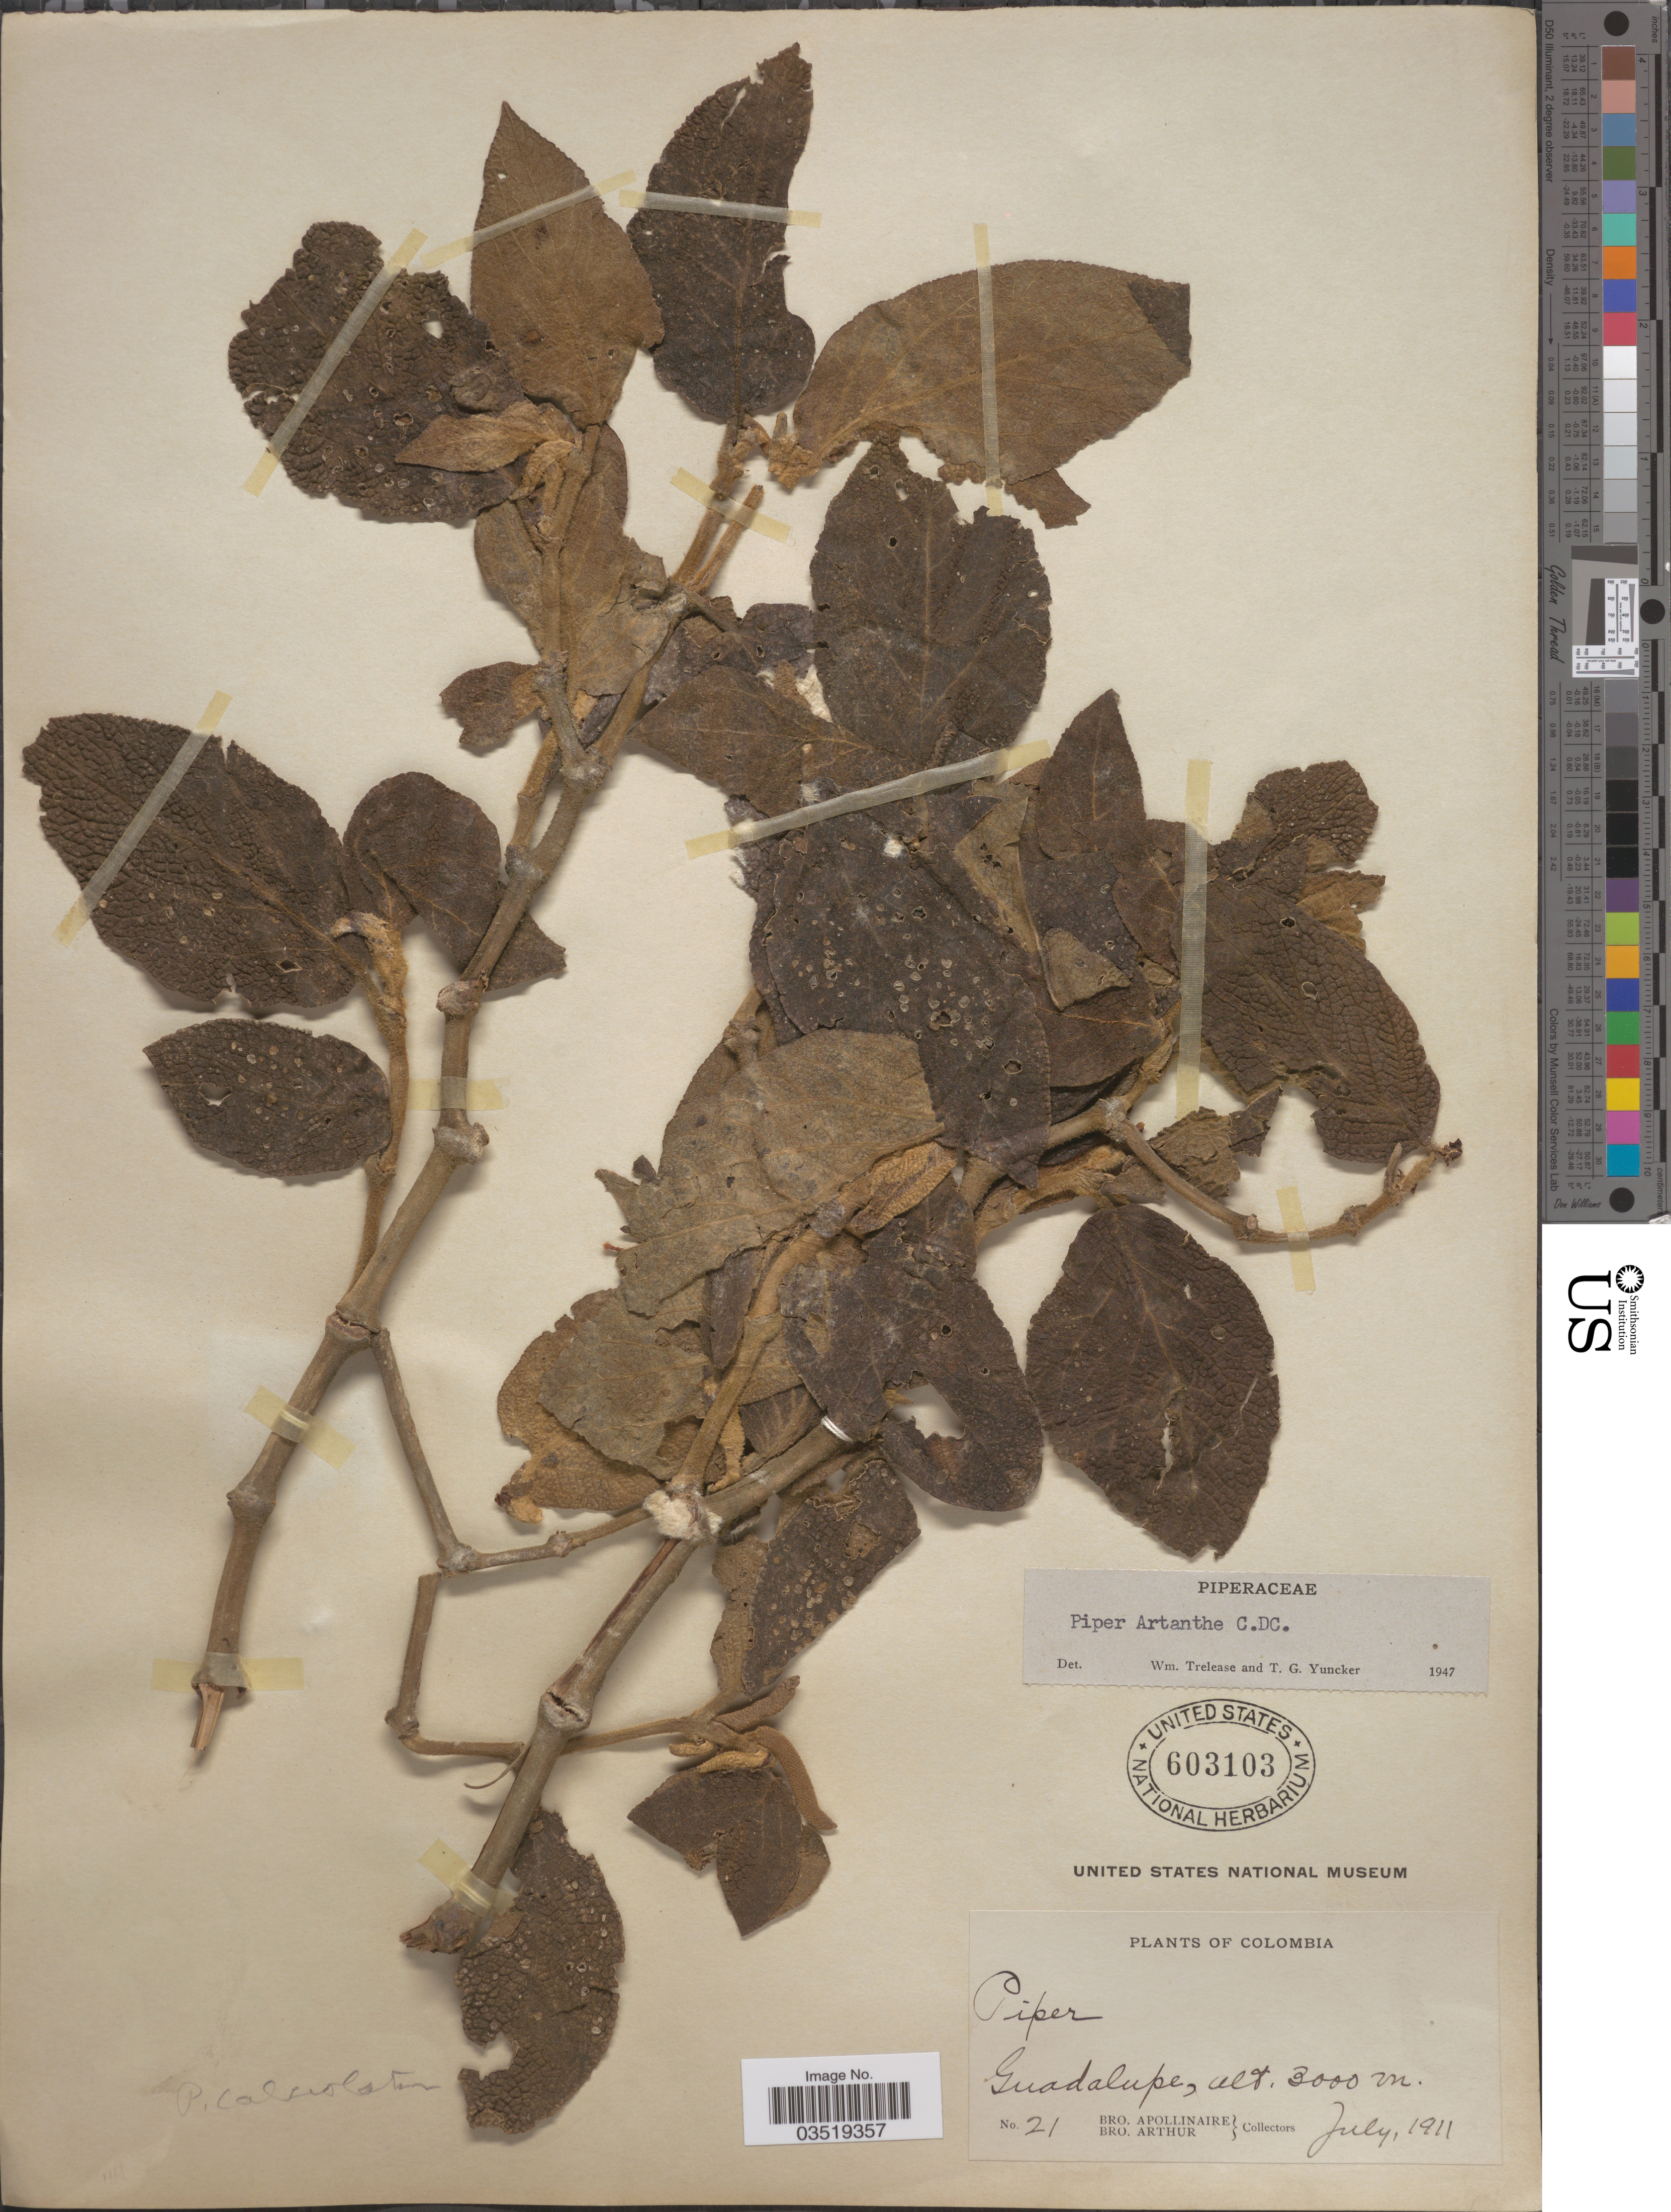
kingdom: Plantae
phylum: Tracheophyta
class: Magnoliopsida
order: Piperales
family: Piperaceae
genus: Piper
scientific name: Piper artanthe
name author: C. DC.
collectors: Bro. Apollinaire & Bro. Arthur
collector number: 21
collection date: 1911-07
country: Colombia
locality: Guadalupe.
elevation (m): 3000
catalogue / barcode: US 603103